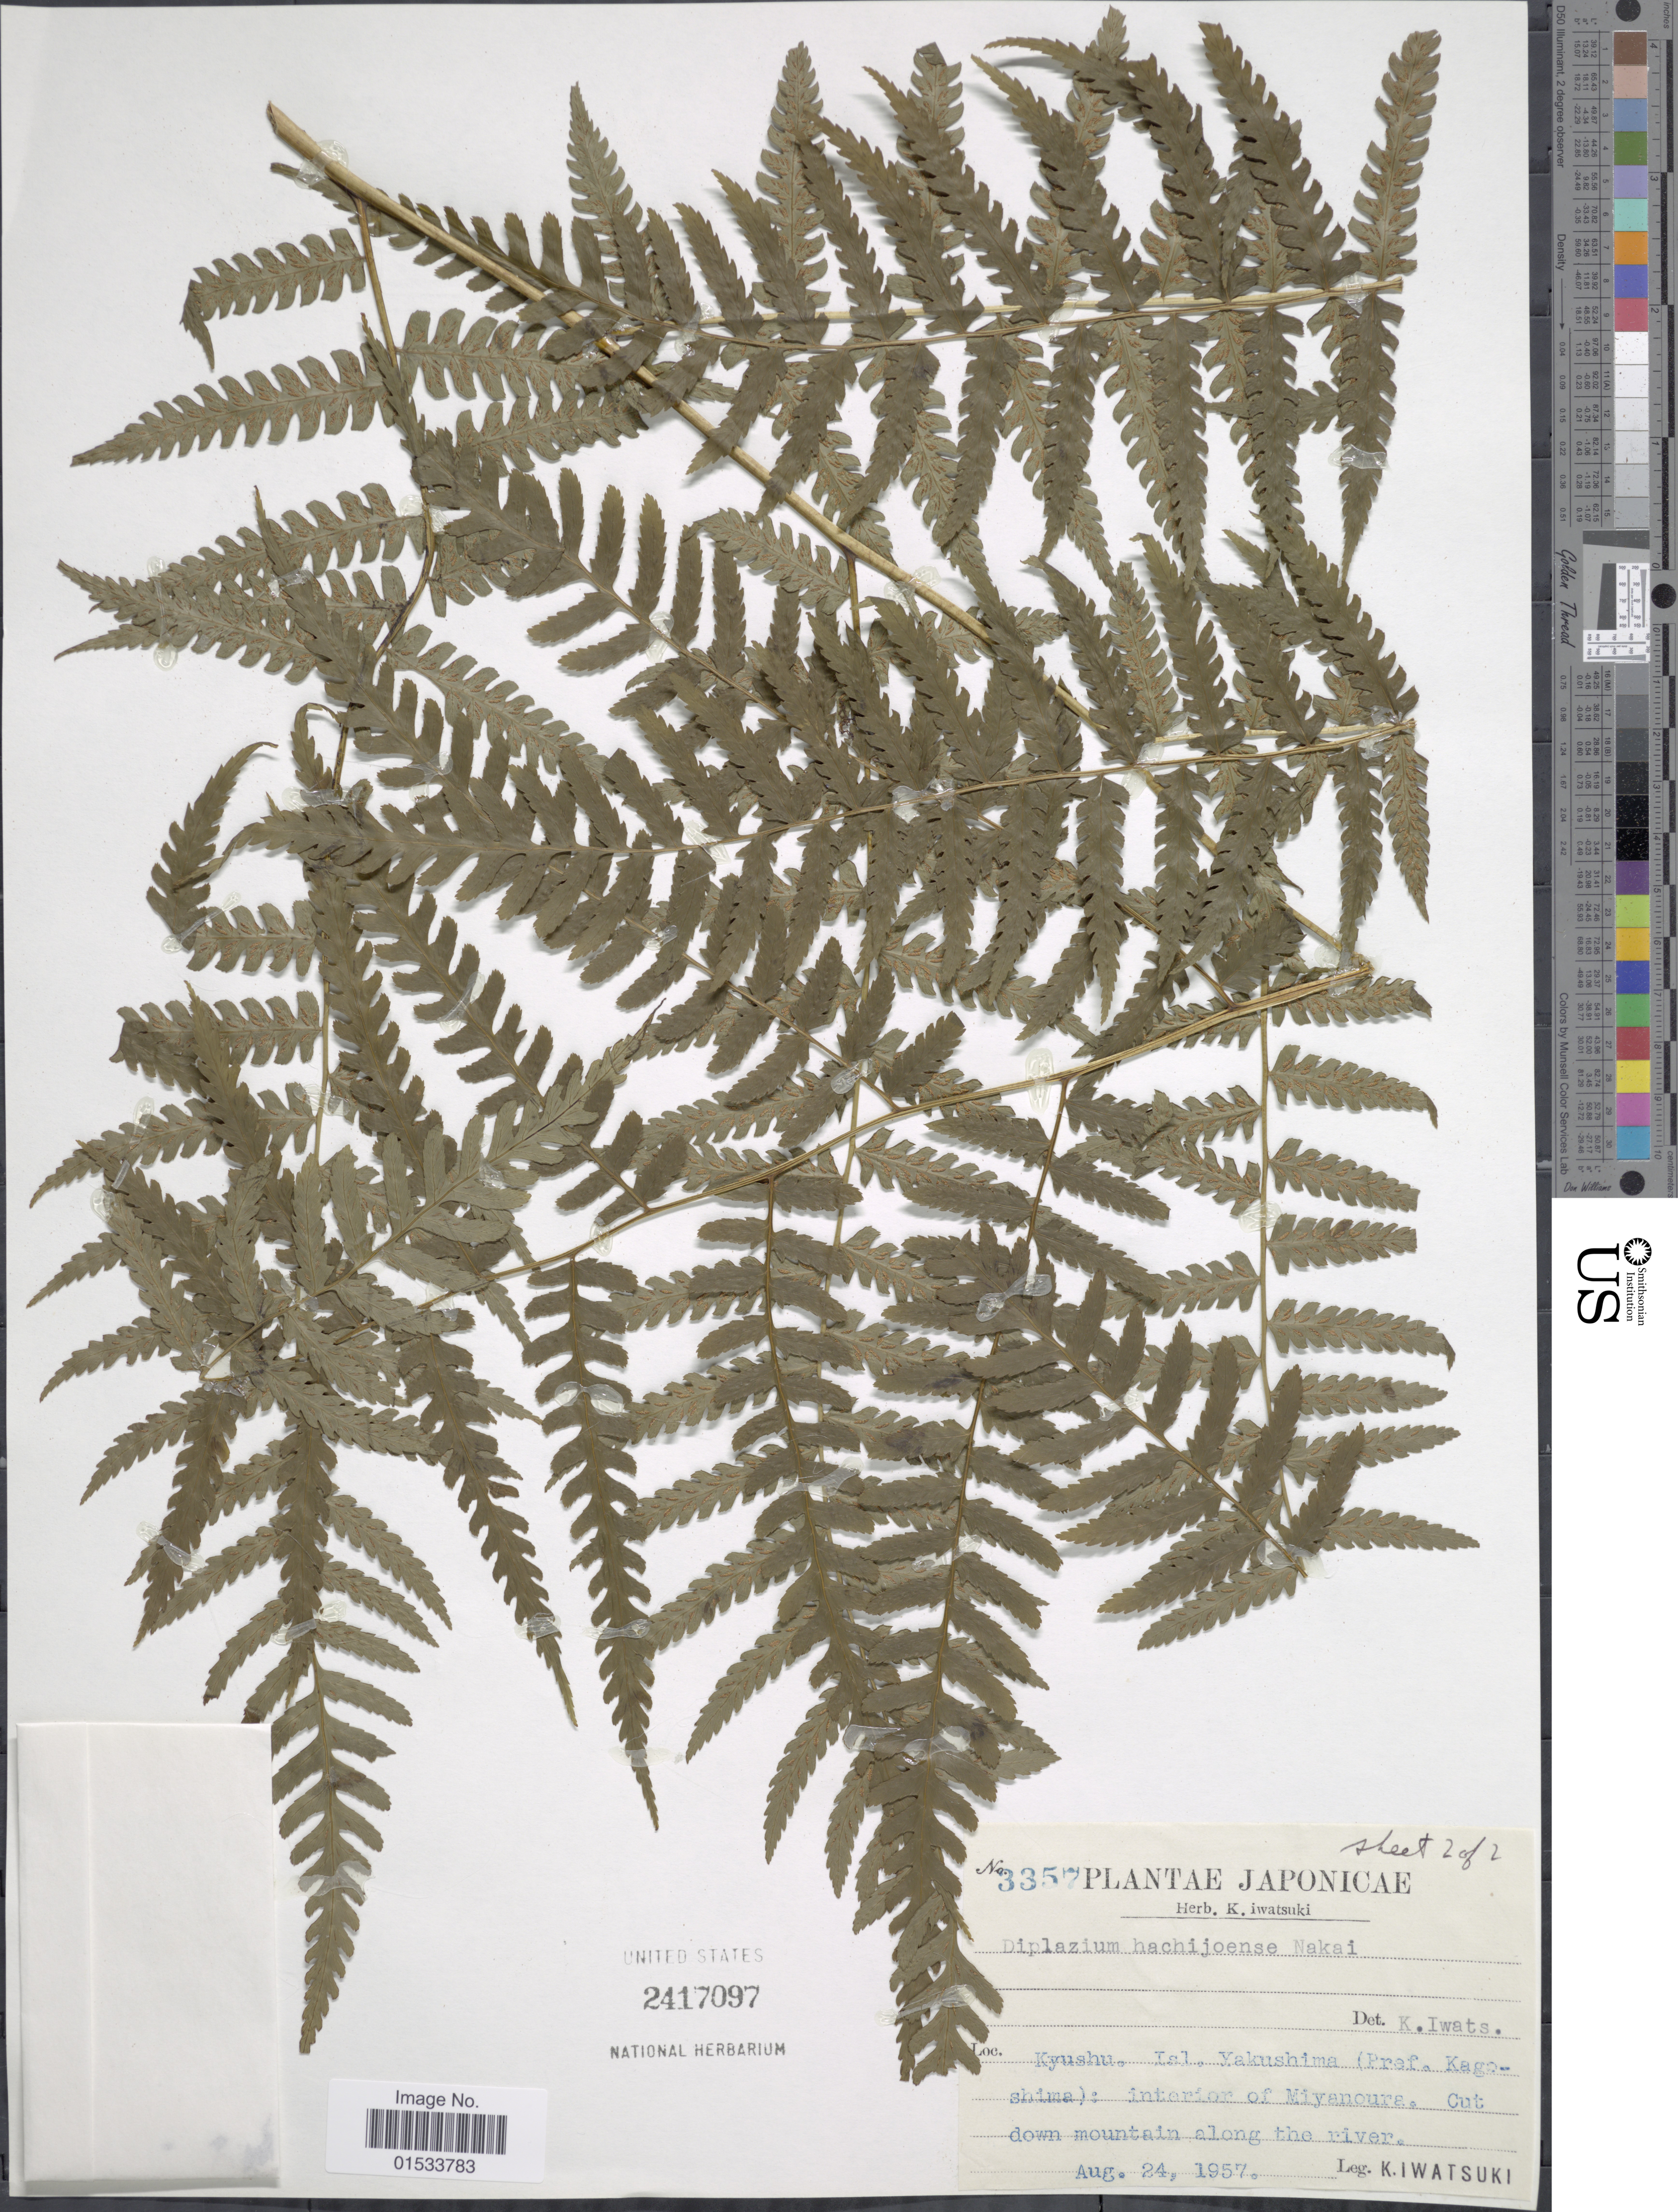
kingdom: Plantae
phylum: Tracheophyta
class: Polypodiopsida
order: Polypodiales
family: Athyriaceae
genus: Diplazium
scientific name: Diplazium hachijoense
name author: Nakai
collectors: K. Iwatsuki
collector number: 3357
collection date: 1957-08-24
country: Japan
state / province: Kagosima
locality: Kyushu, Isl. Yakushima, interior of Miyanoura.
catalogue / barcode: US 2417097